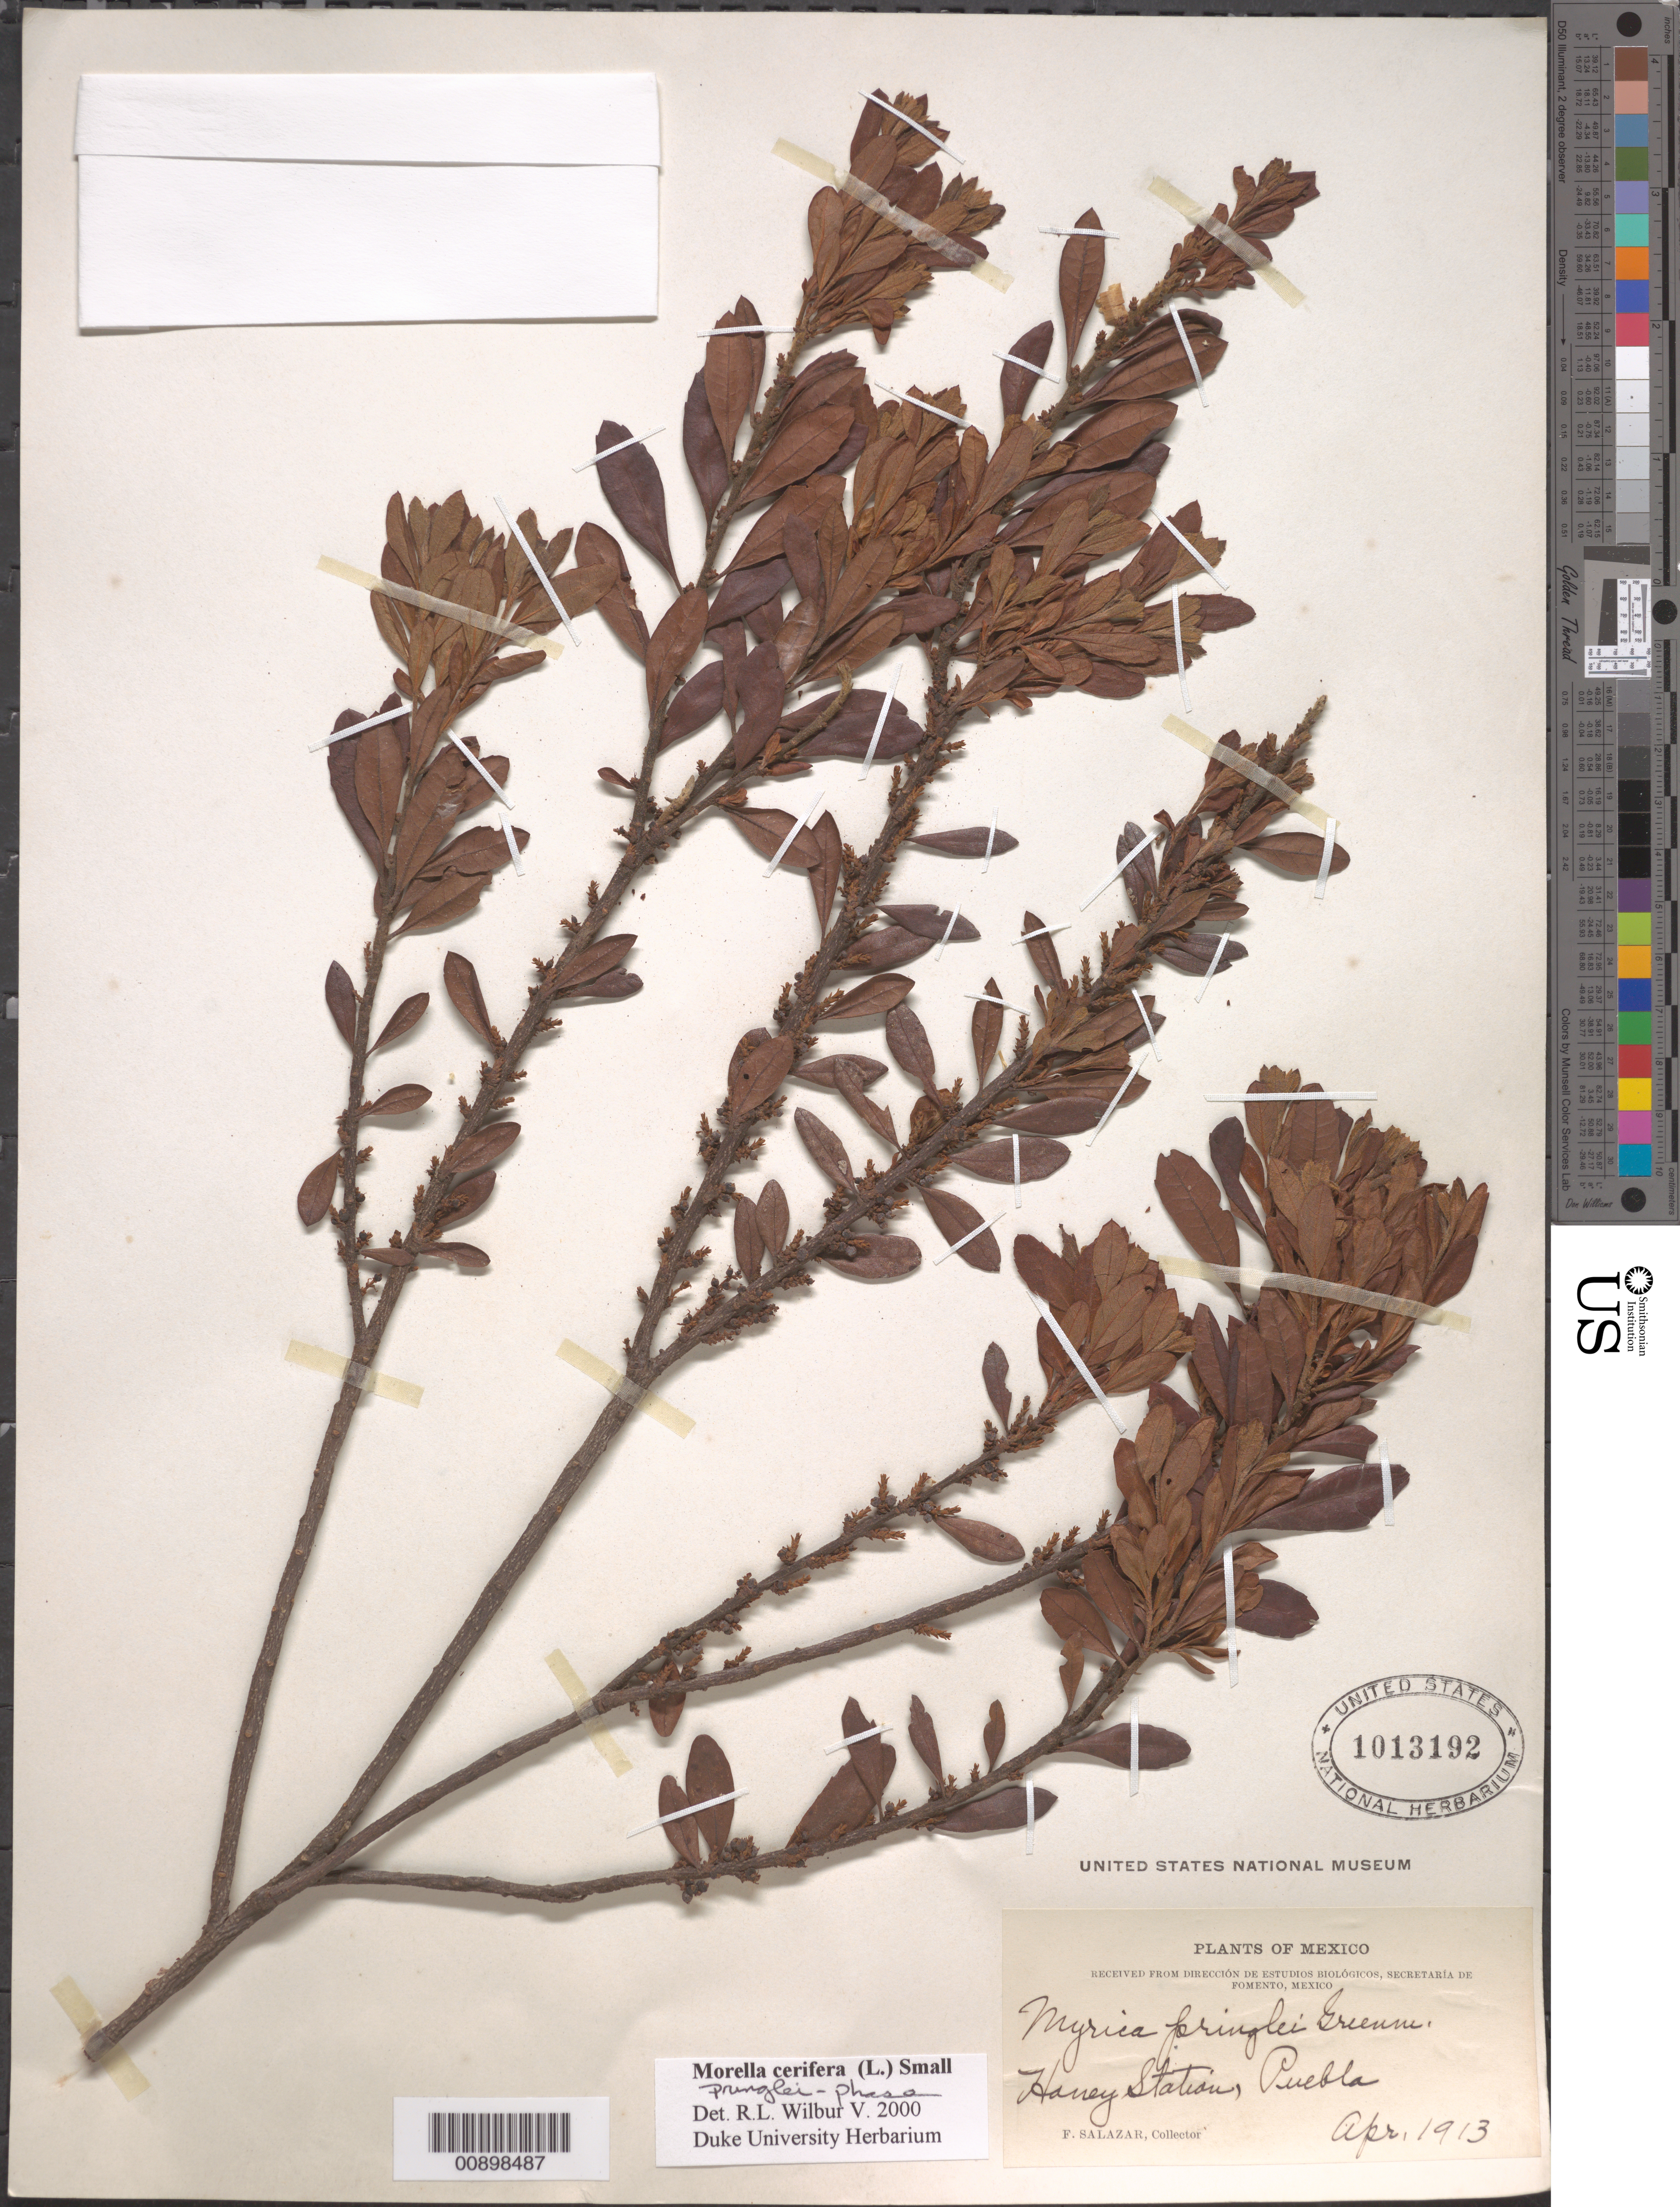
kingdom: Plantae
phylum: Tracheophyta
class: Magnoliopsida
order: Fagales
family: Myricaceae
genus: Morella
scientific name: Morella cerifera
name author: (L.) Small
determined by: Wilbur, R. L.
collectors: F. Salazar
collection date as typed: Apr 1913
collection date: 1913-04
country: Mexico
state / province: Puebla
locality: Honey Station, Puebla.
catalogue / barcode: US 1013192